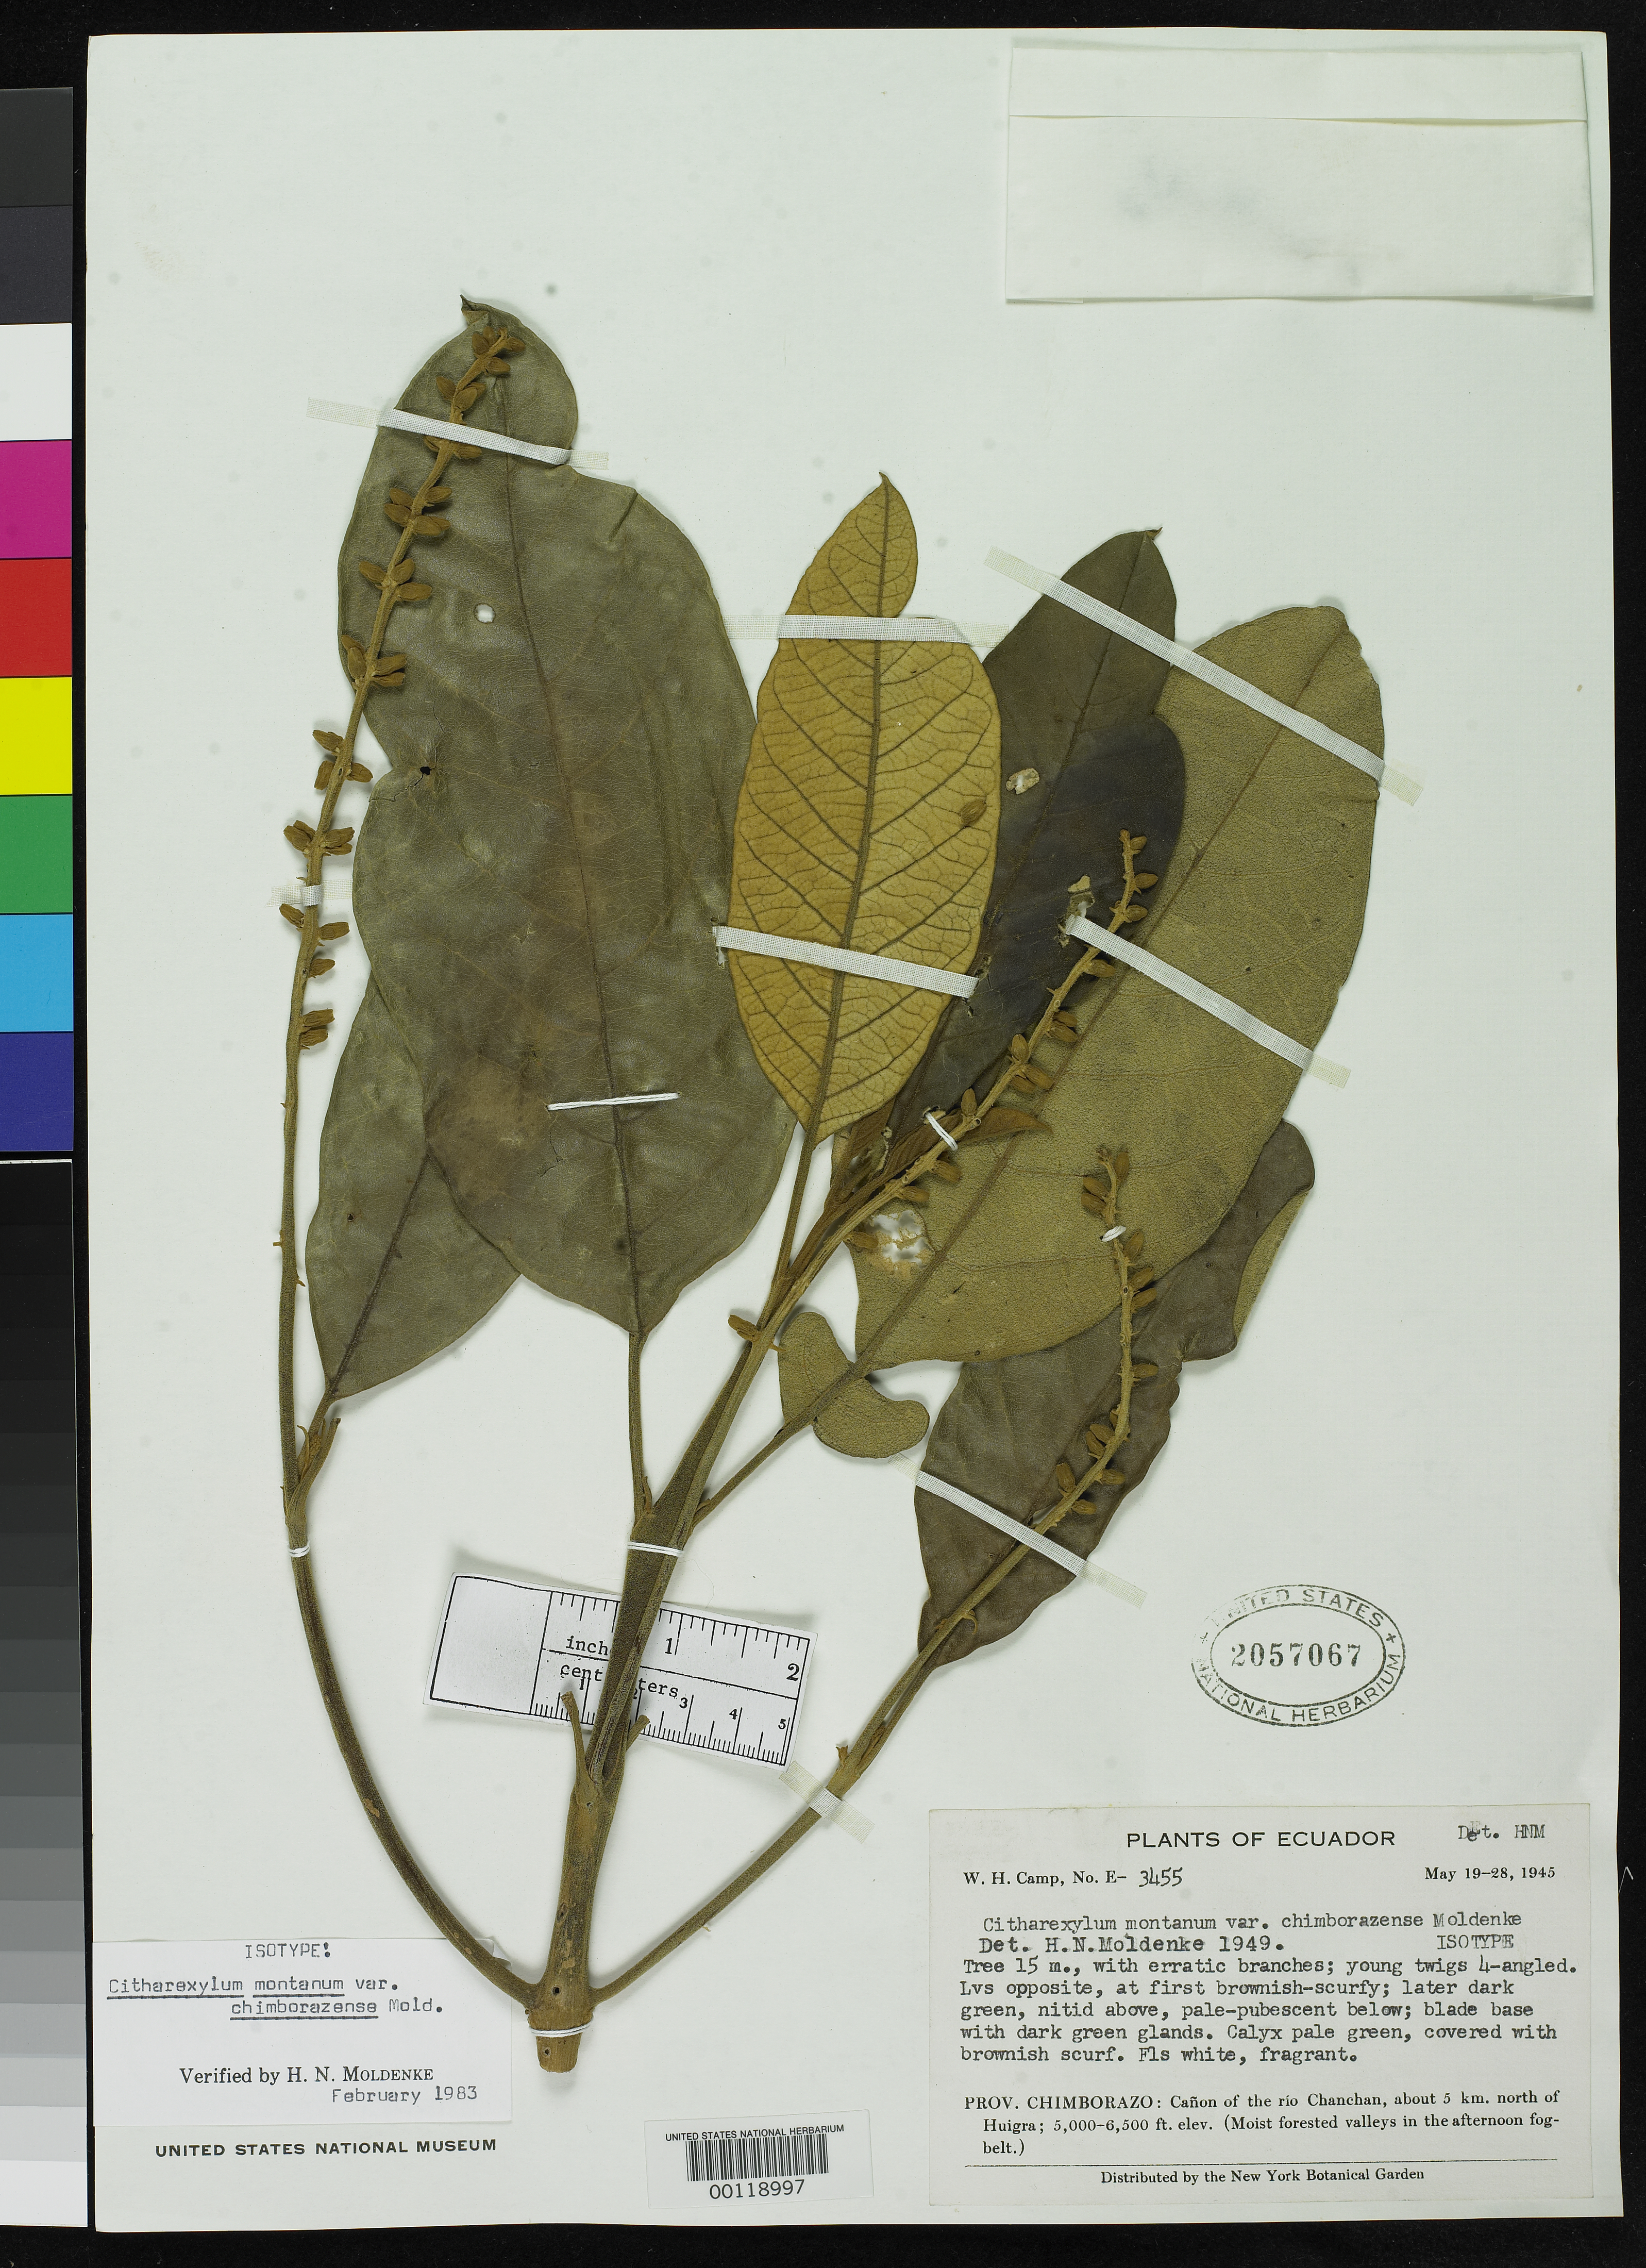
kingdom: Plantae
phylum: Tracheophyta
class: Magnoliopsida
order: Lamiales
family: Verbenaceae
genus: Citharexylum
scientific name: Citharexylum montanum var. chimborazense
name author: Moldenke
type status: Isotype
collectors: W. H. Camp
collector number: E.3455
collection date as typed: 19 May 1945 to 28 May 1945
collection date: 1945-05-19/1945-05-28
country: Ecuador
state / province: Chimborazo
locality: N of Huigra.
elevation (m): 1524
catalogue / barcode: US 2057067